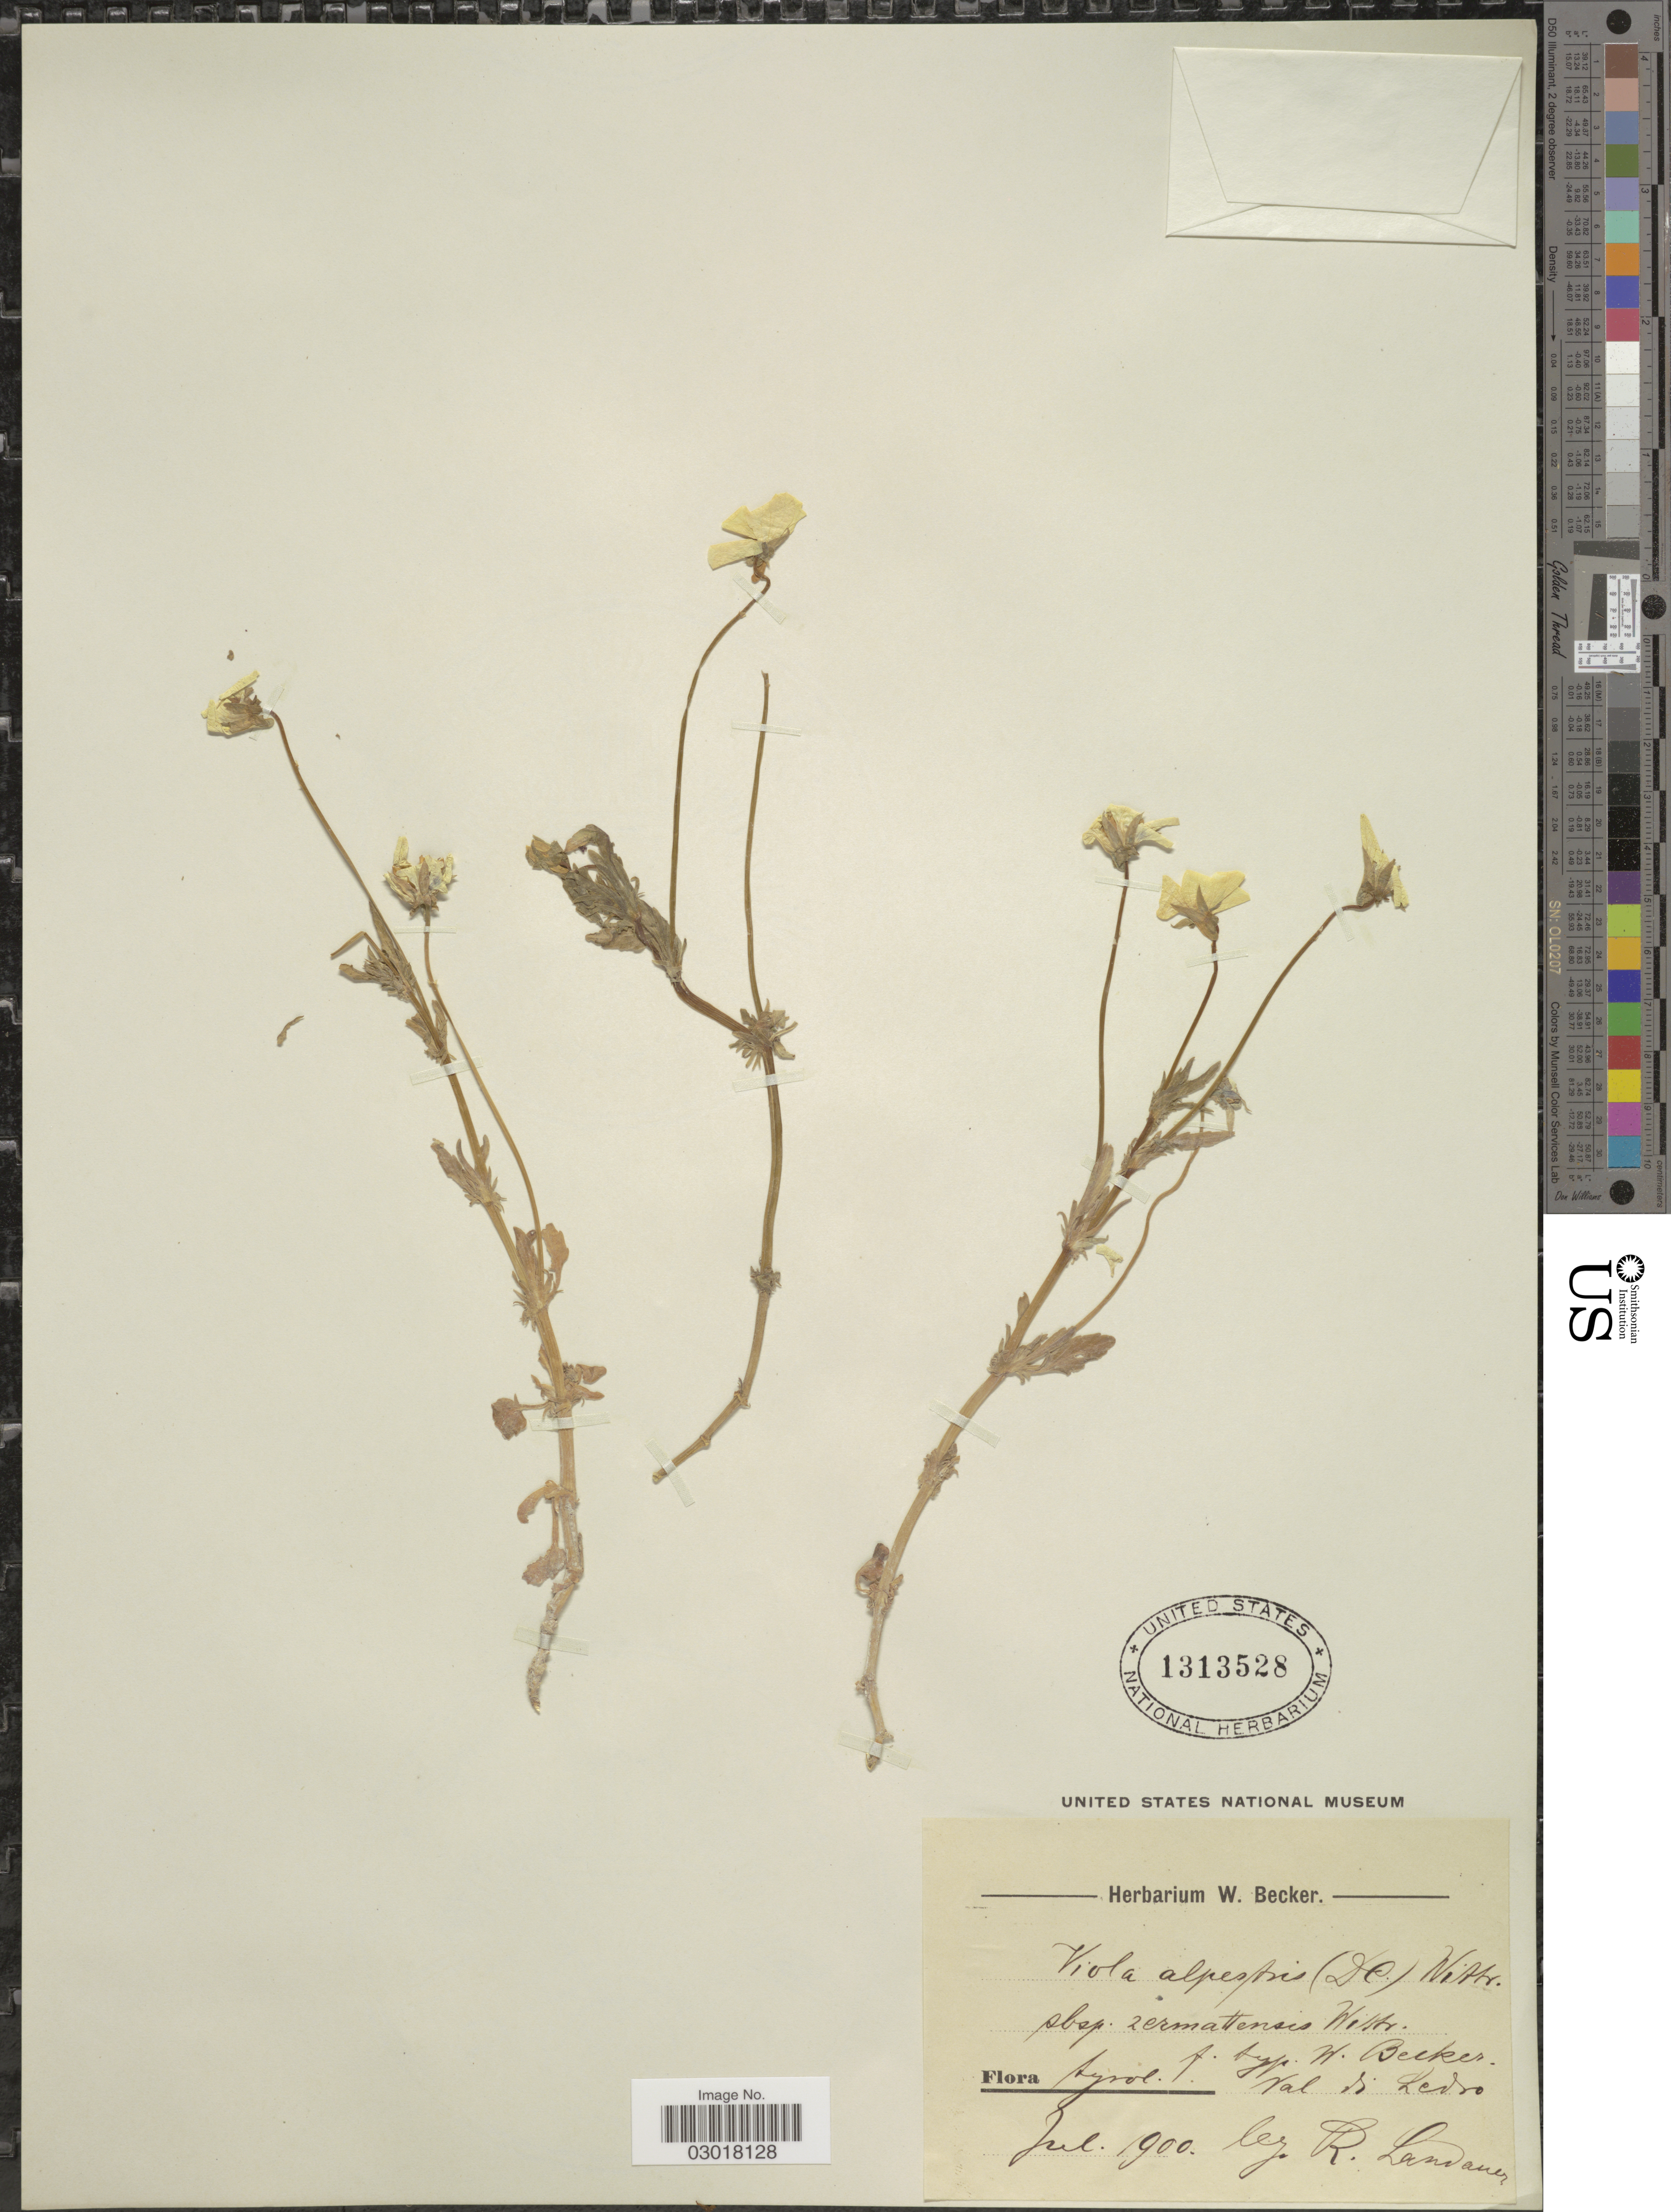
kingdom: Plantae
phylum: Tracheophyta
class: Magnoliopsida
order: Malpighiales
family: Violaceae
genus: Viola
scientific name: Viola alpestris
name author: Jord.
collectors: R. Landauer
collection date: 1900-07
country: Italy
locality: Tyrol Val di Ledro.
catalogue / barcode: US 1313528